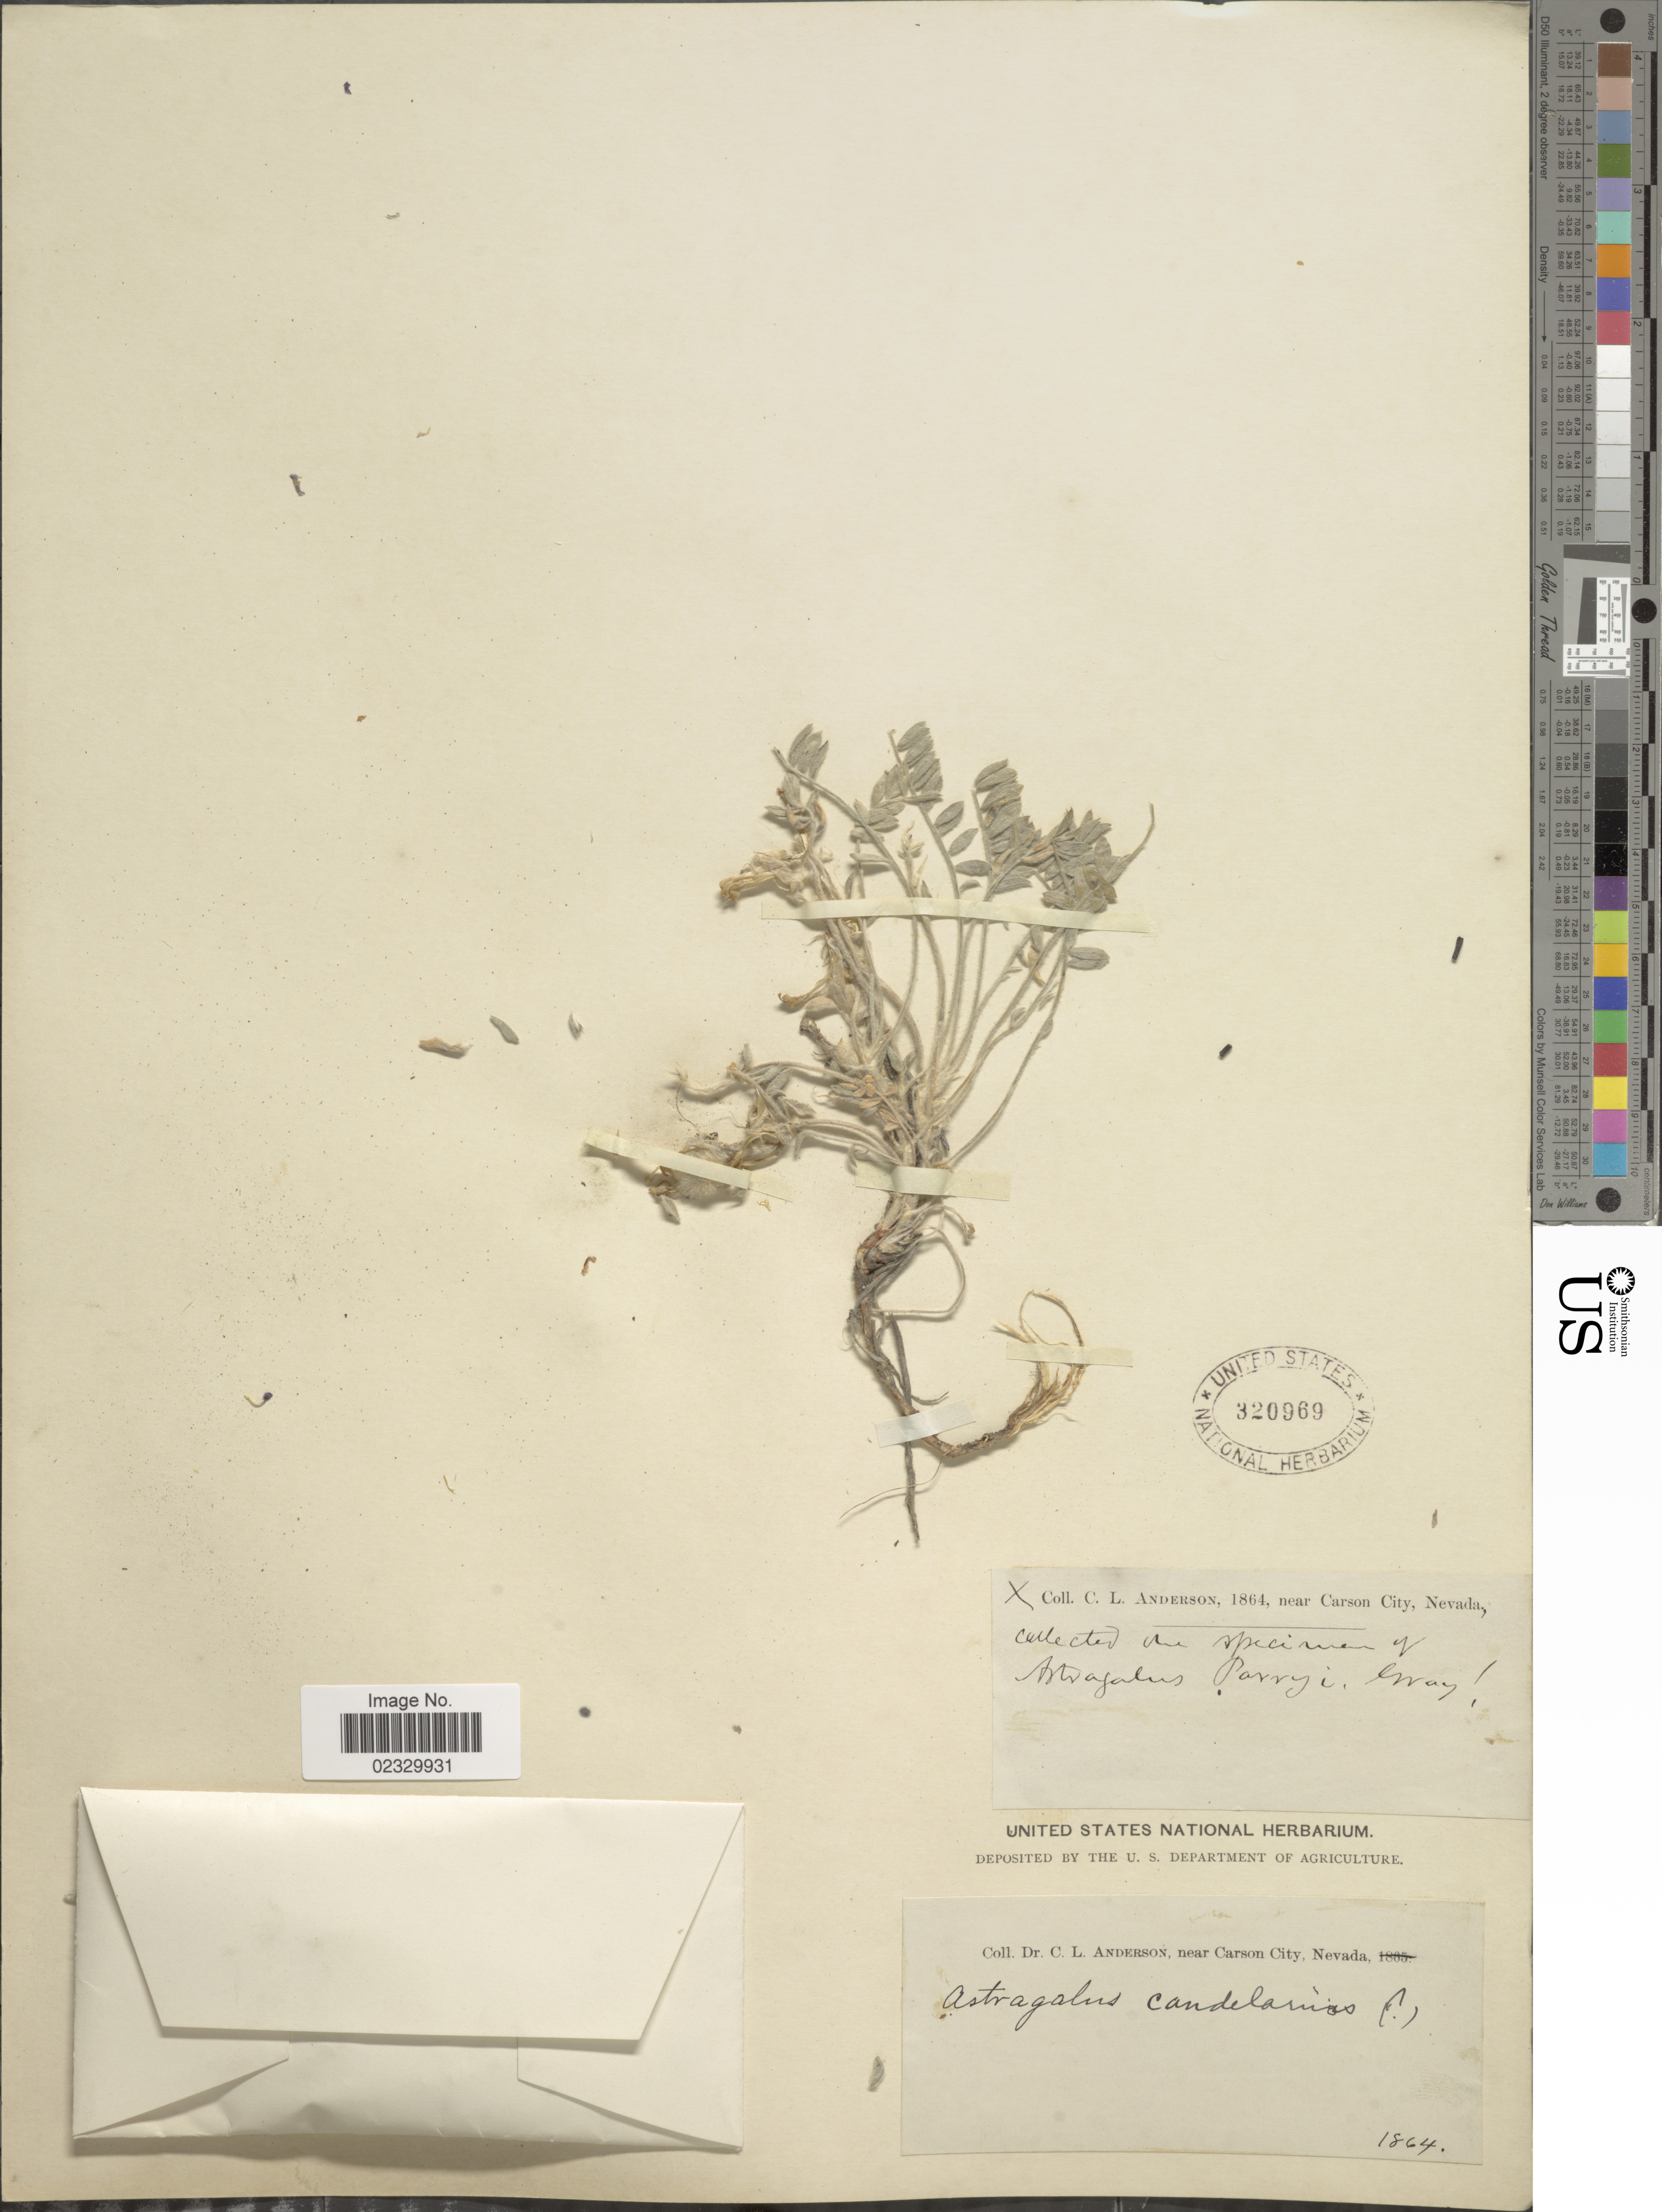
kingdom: Plantae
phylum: Tracheophyta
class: Magnoliopsida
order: Fabales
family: Fabaceae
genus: Astragalus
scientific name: Astragalus candelarius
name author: E. Sheld.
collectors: C. L. Anderson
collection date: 1864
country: United States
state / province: Nevada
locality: Near Carson City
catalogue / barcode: US 320969